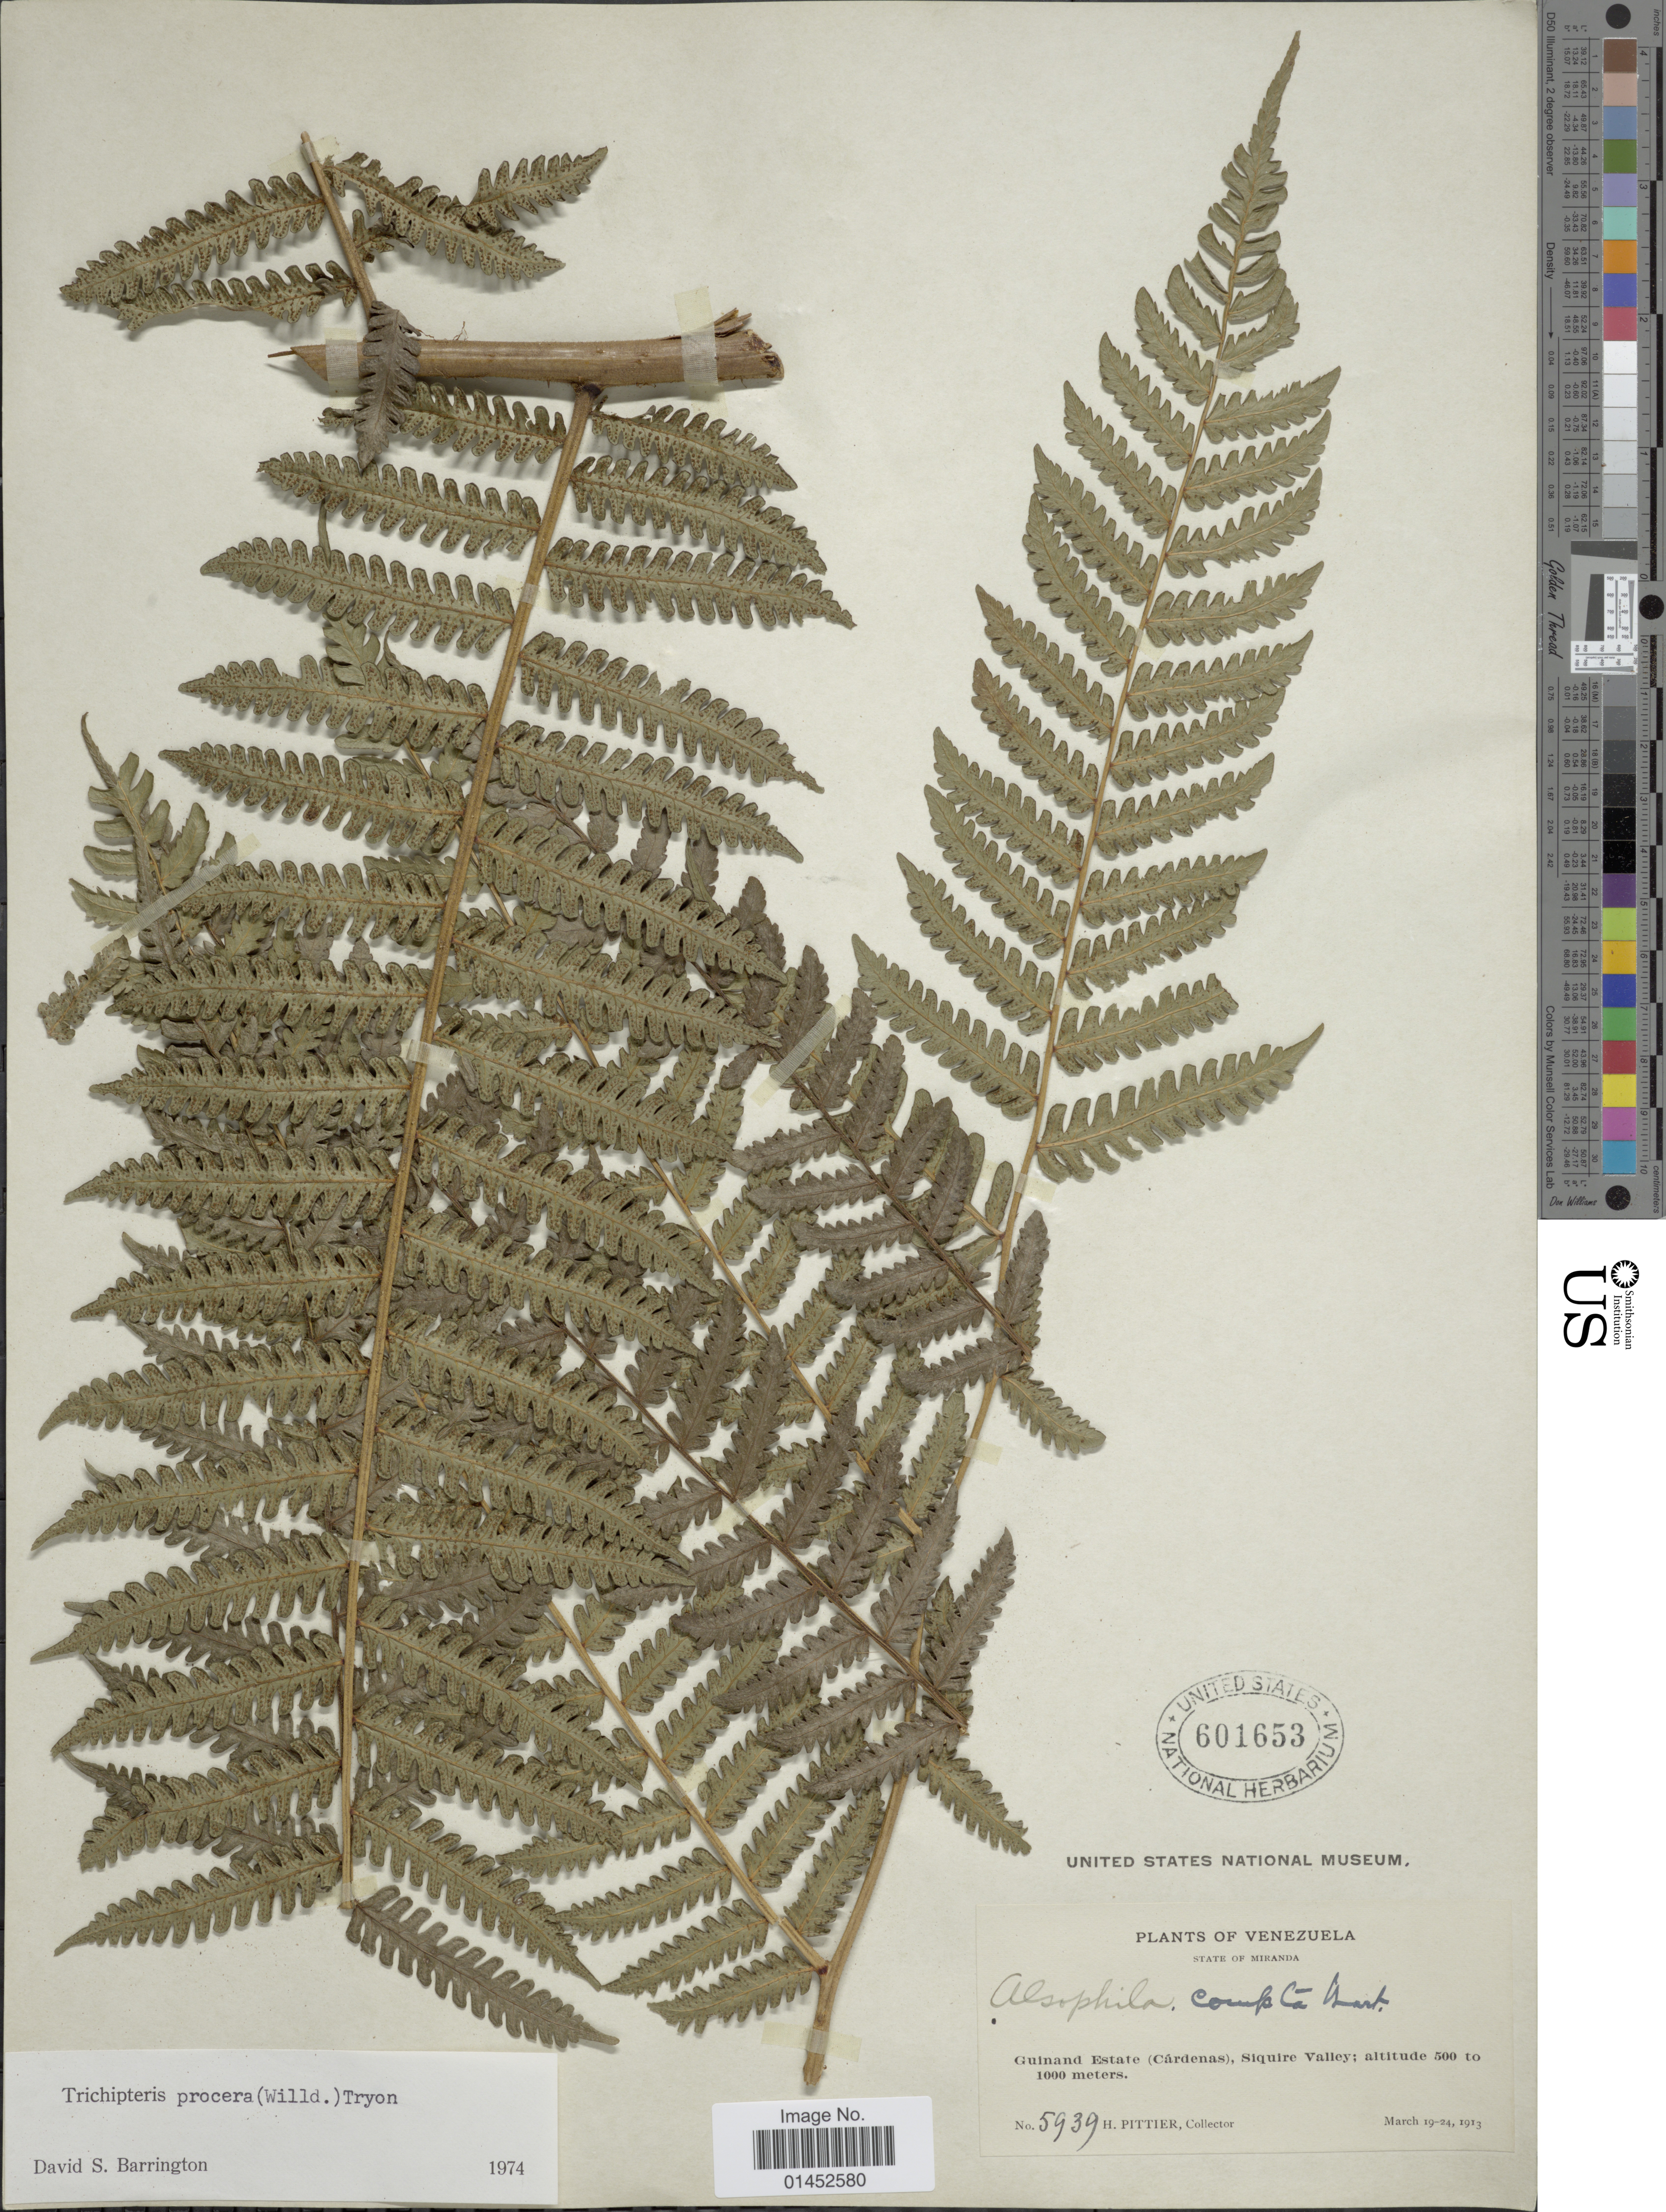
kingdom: Plantae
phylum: Tracheophyta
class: Polypodiopsida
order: Cyatheales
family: Cyatheaceae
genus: Cyathea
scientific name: Cyathea pungens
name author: (Willd.) Domin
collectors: H. F. Pittier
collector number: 5939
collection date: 1913-03-19/1913-03-24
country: Venezuela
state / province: Miranda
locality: Guinand Estate (Cárdenas), Siquire Valley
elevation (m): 500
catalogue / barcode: US 601653